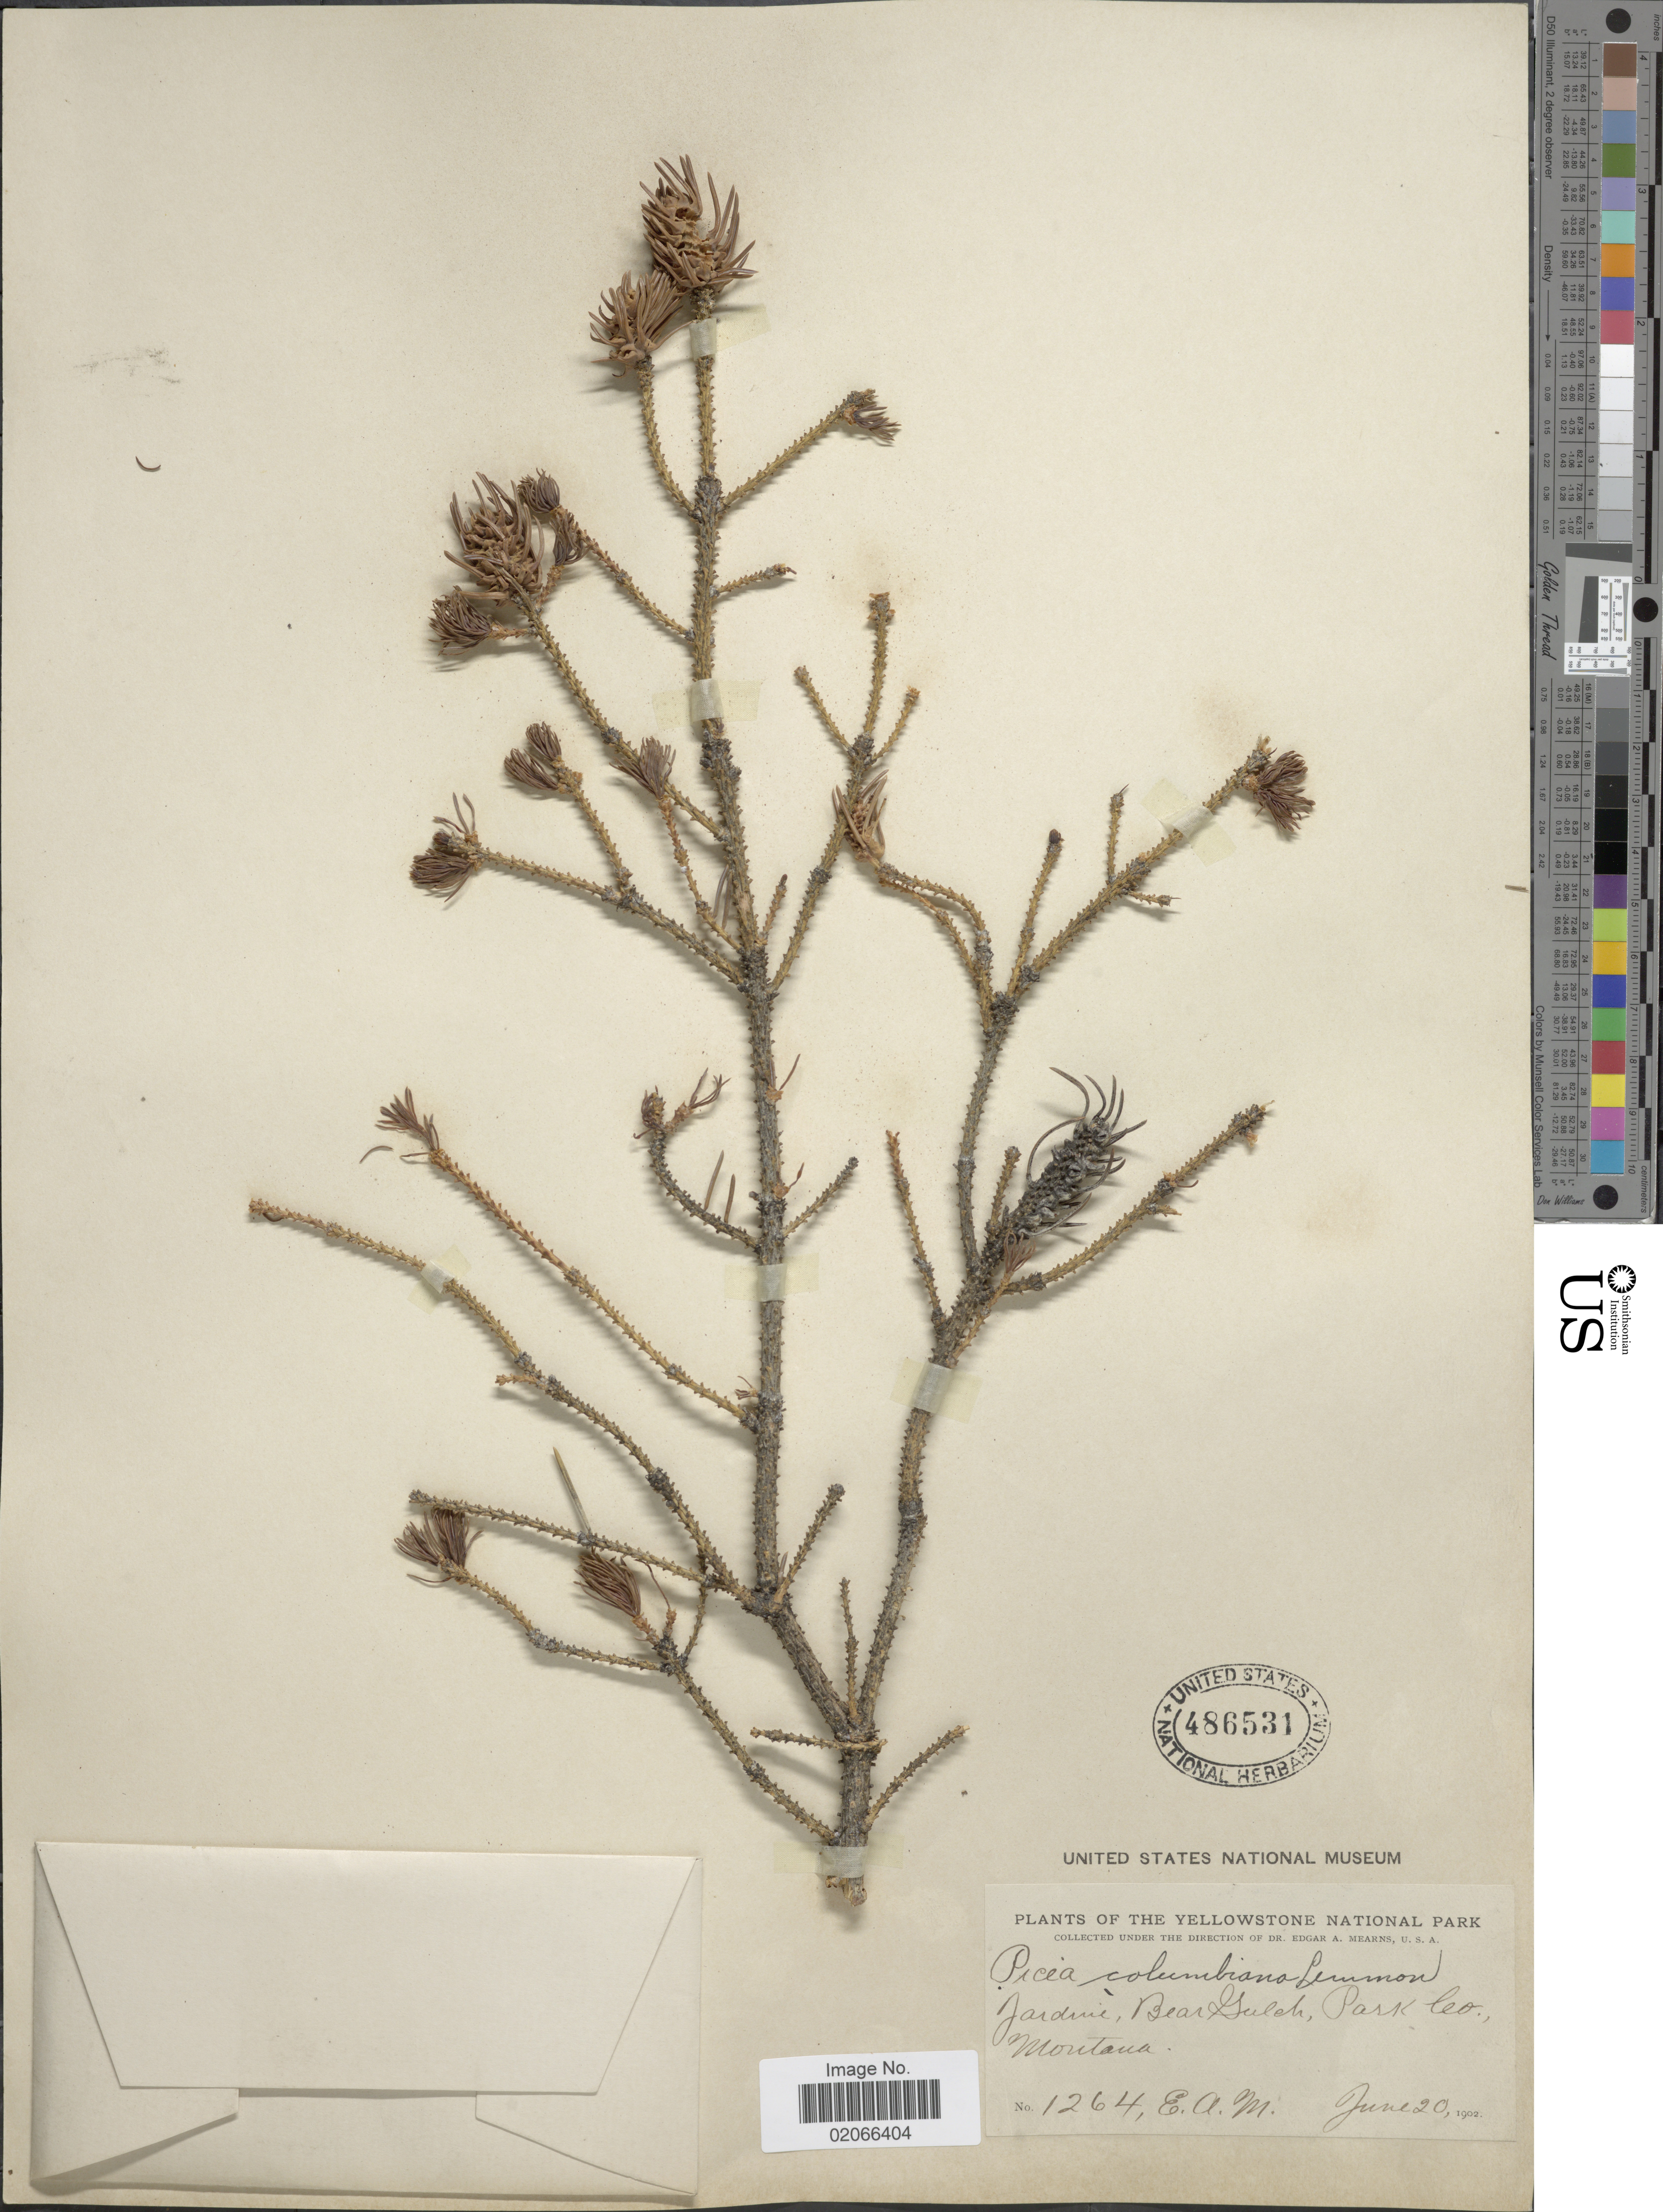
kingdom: Plantae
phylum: Tracheophyta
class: Pinopsida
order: Pinales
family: Pinaceae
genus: Picea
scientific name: Picea engelmannii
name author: Parry ex Engelm.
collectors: E. A. Mearns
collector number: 1264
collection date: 1902-06-20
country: United States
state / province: Montana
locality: Yellowstone National Park, Jarine, Bear Gulch, Park Co.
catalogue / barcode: US 486531